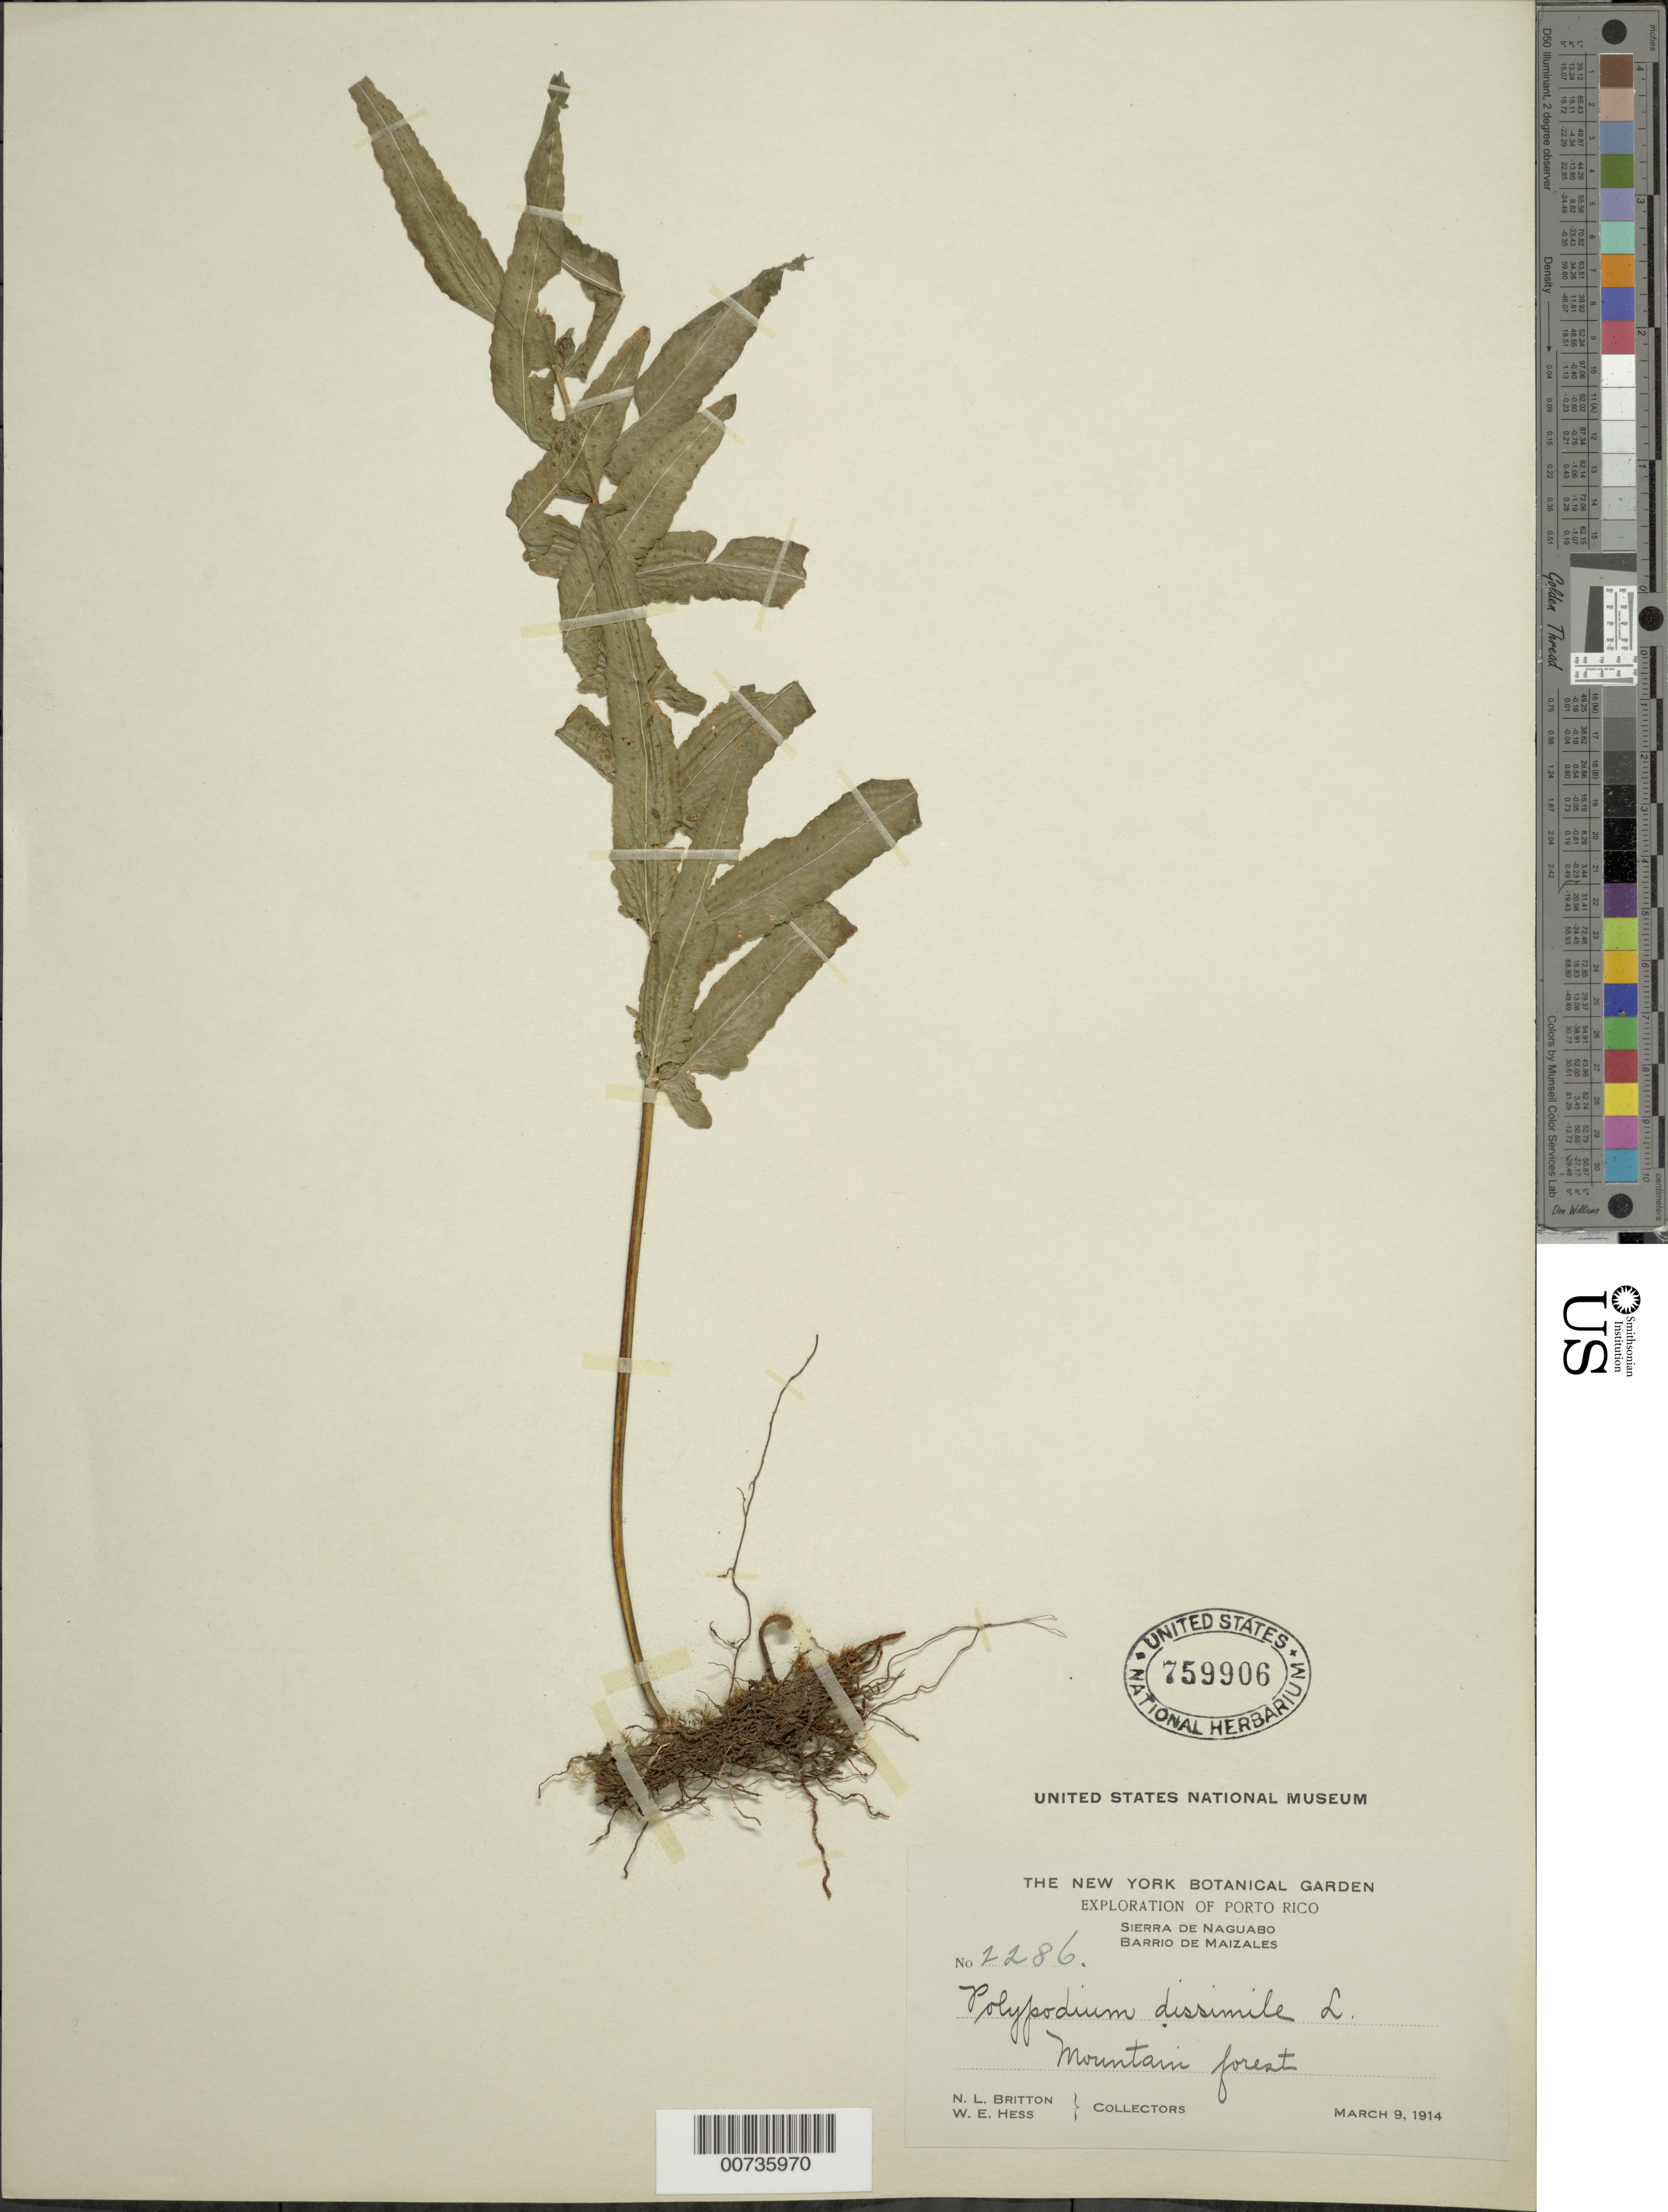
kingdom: Plantae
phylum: Tracheophyta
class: Polypodiopsida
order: Polypodiales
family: Polypodiaceae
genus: Polypodium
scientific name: Polypodium dulce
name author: Poir.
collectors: N. Britton & W. Hess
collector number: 2286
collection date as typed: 09 Mar 1914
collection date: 1914-03-09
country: Puerto Rico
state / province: Naguabo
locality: Sierra de Naguabo, Barrio de Maizales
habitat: Mountain forest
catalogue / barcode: US 759906